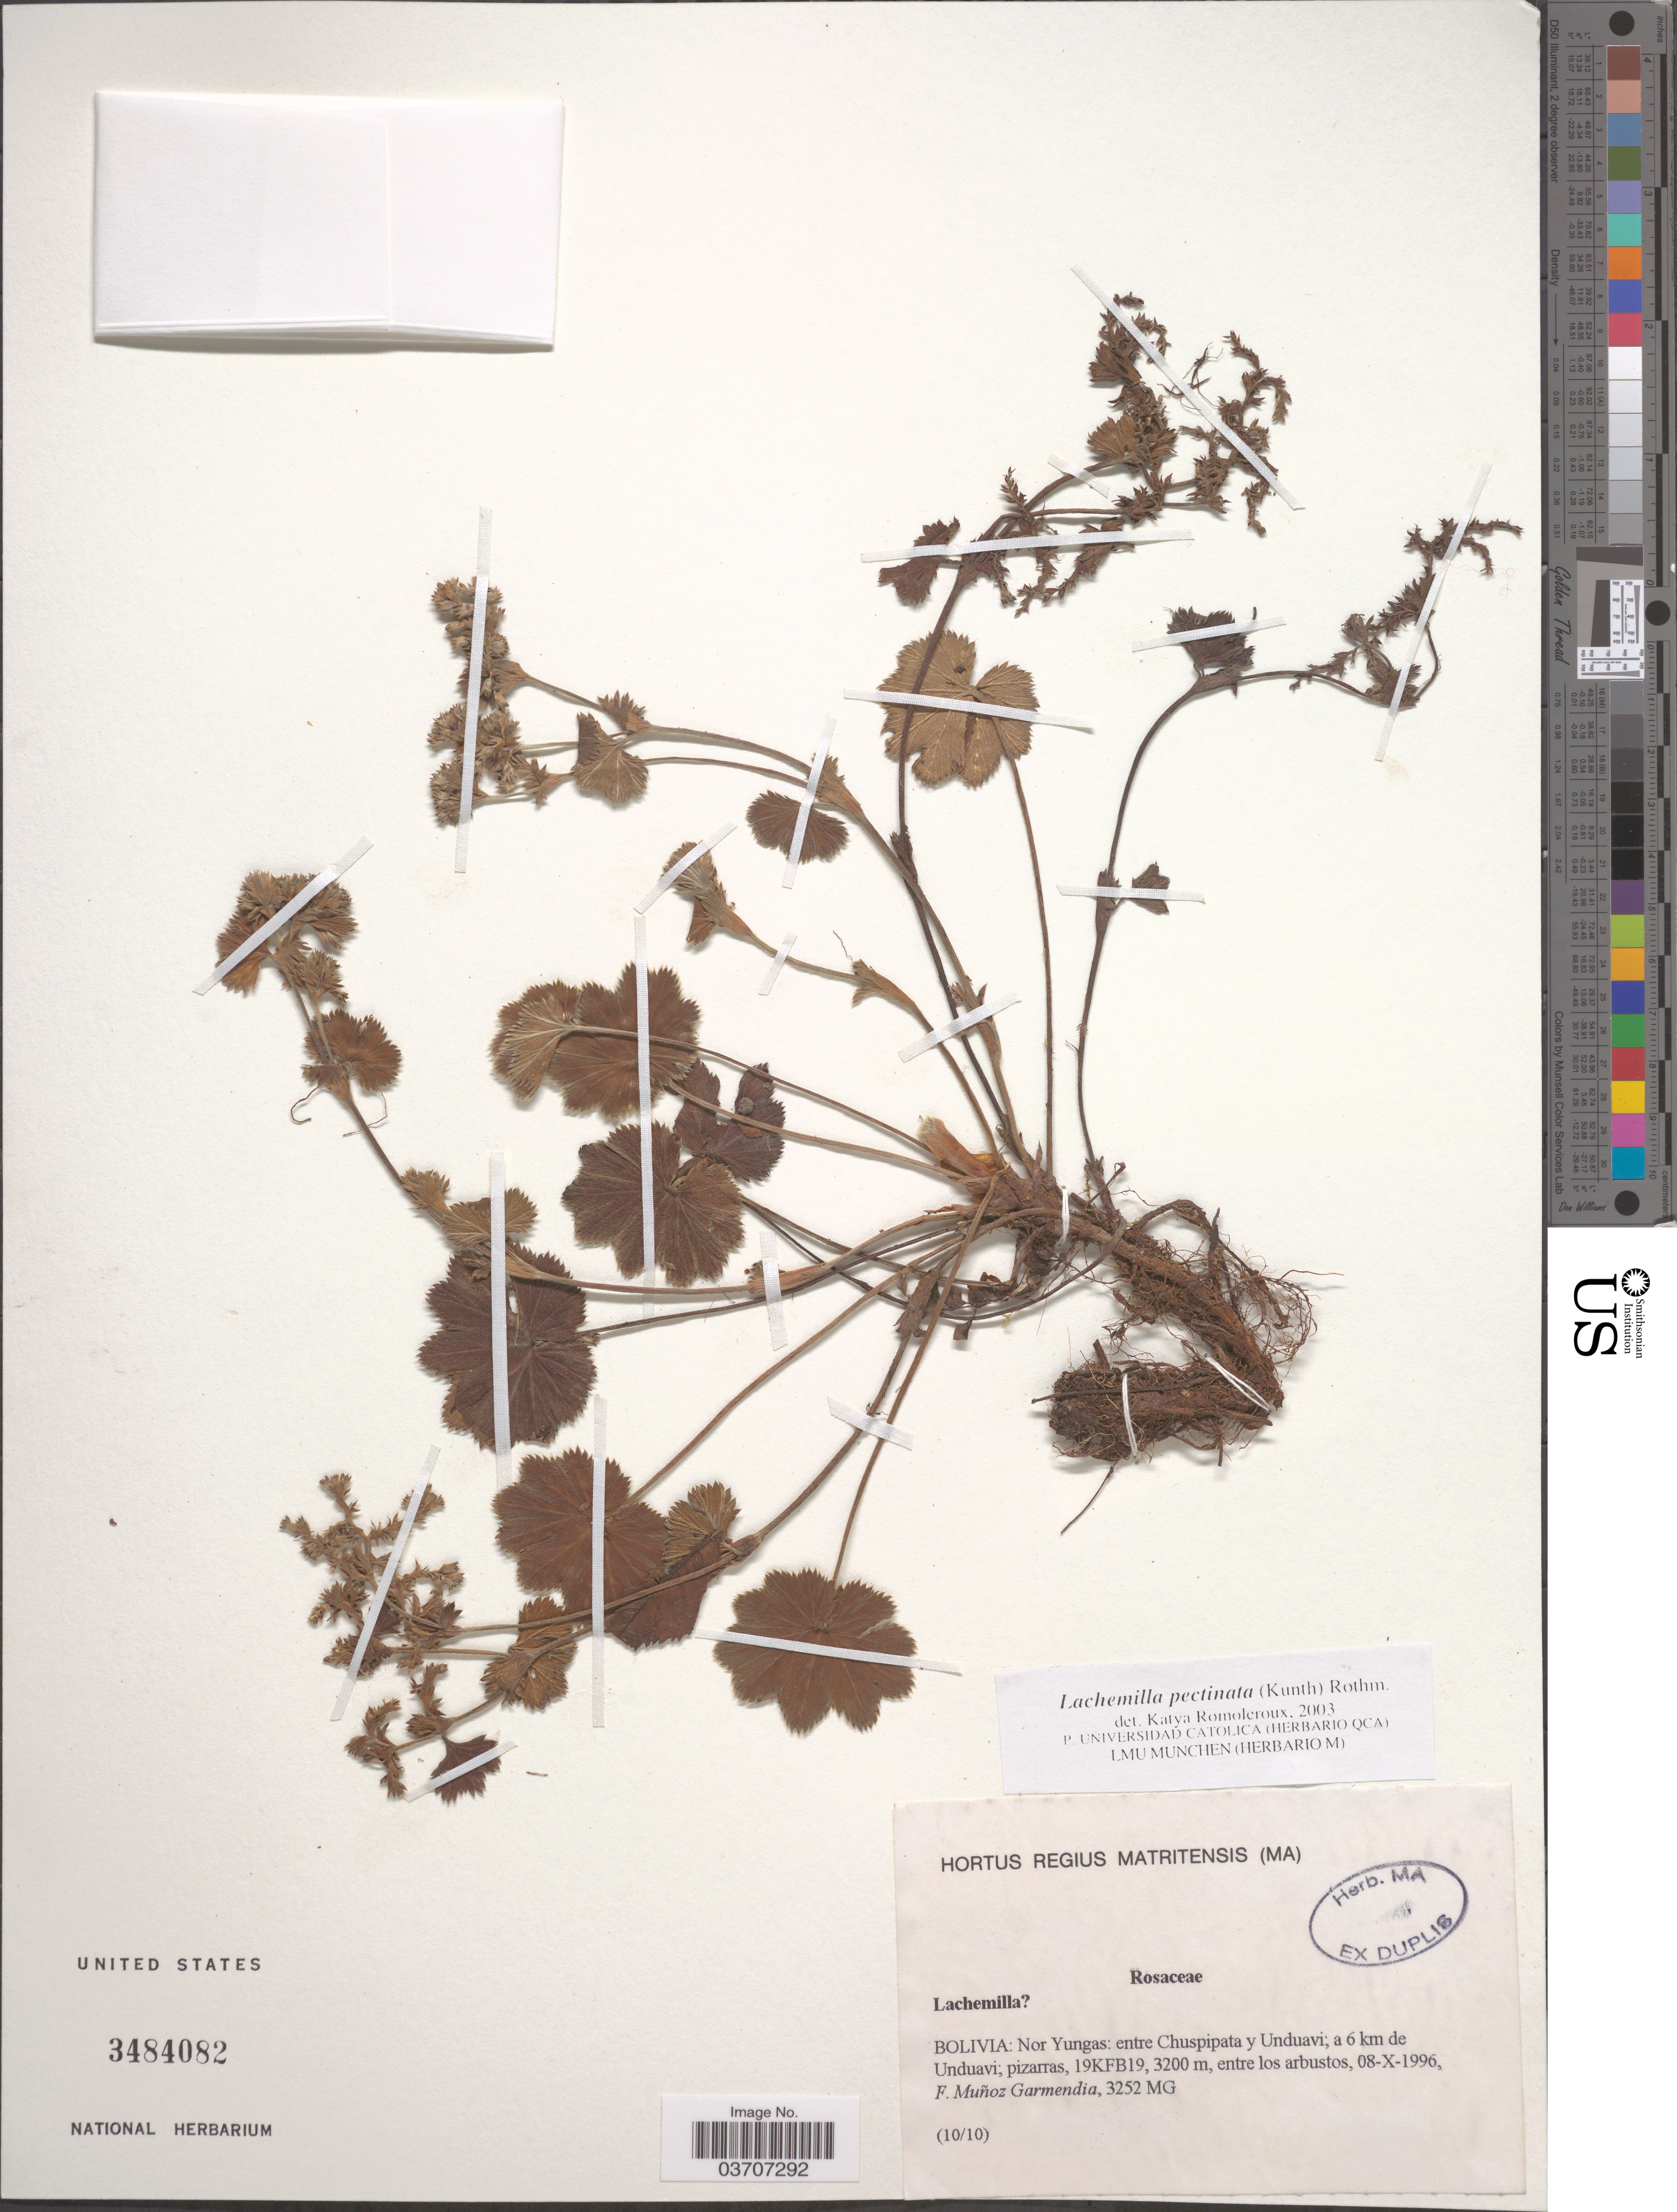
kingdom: Plantae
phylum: Tracheophyta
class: Magnoliopsida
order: Rosales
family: Rosaceae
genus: Lachemilla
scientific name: Lachemilla pectinata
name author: (Kunth) Rothm.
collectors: F. Muñoz Garmendia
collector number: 3252MG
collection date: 1996-10-08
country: Bolivia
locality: Nor Yungas: entre Chuspipata y Unduavi; a 6 km de Unduavi.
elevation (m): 3200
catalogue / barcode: US 3484082